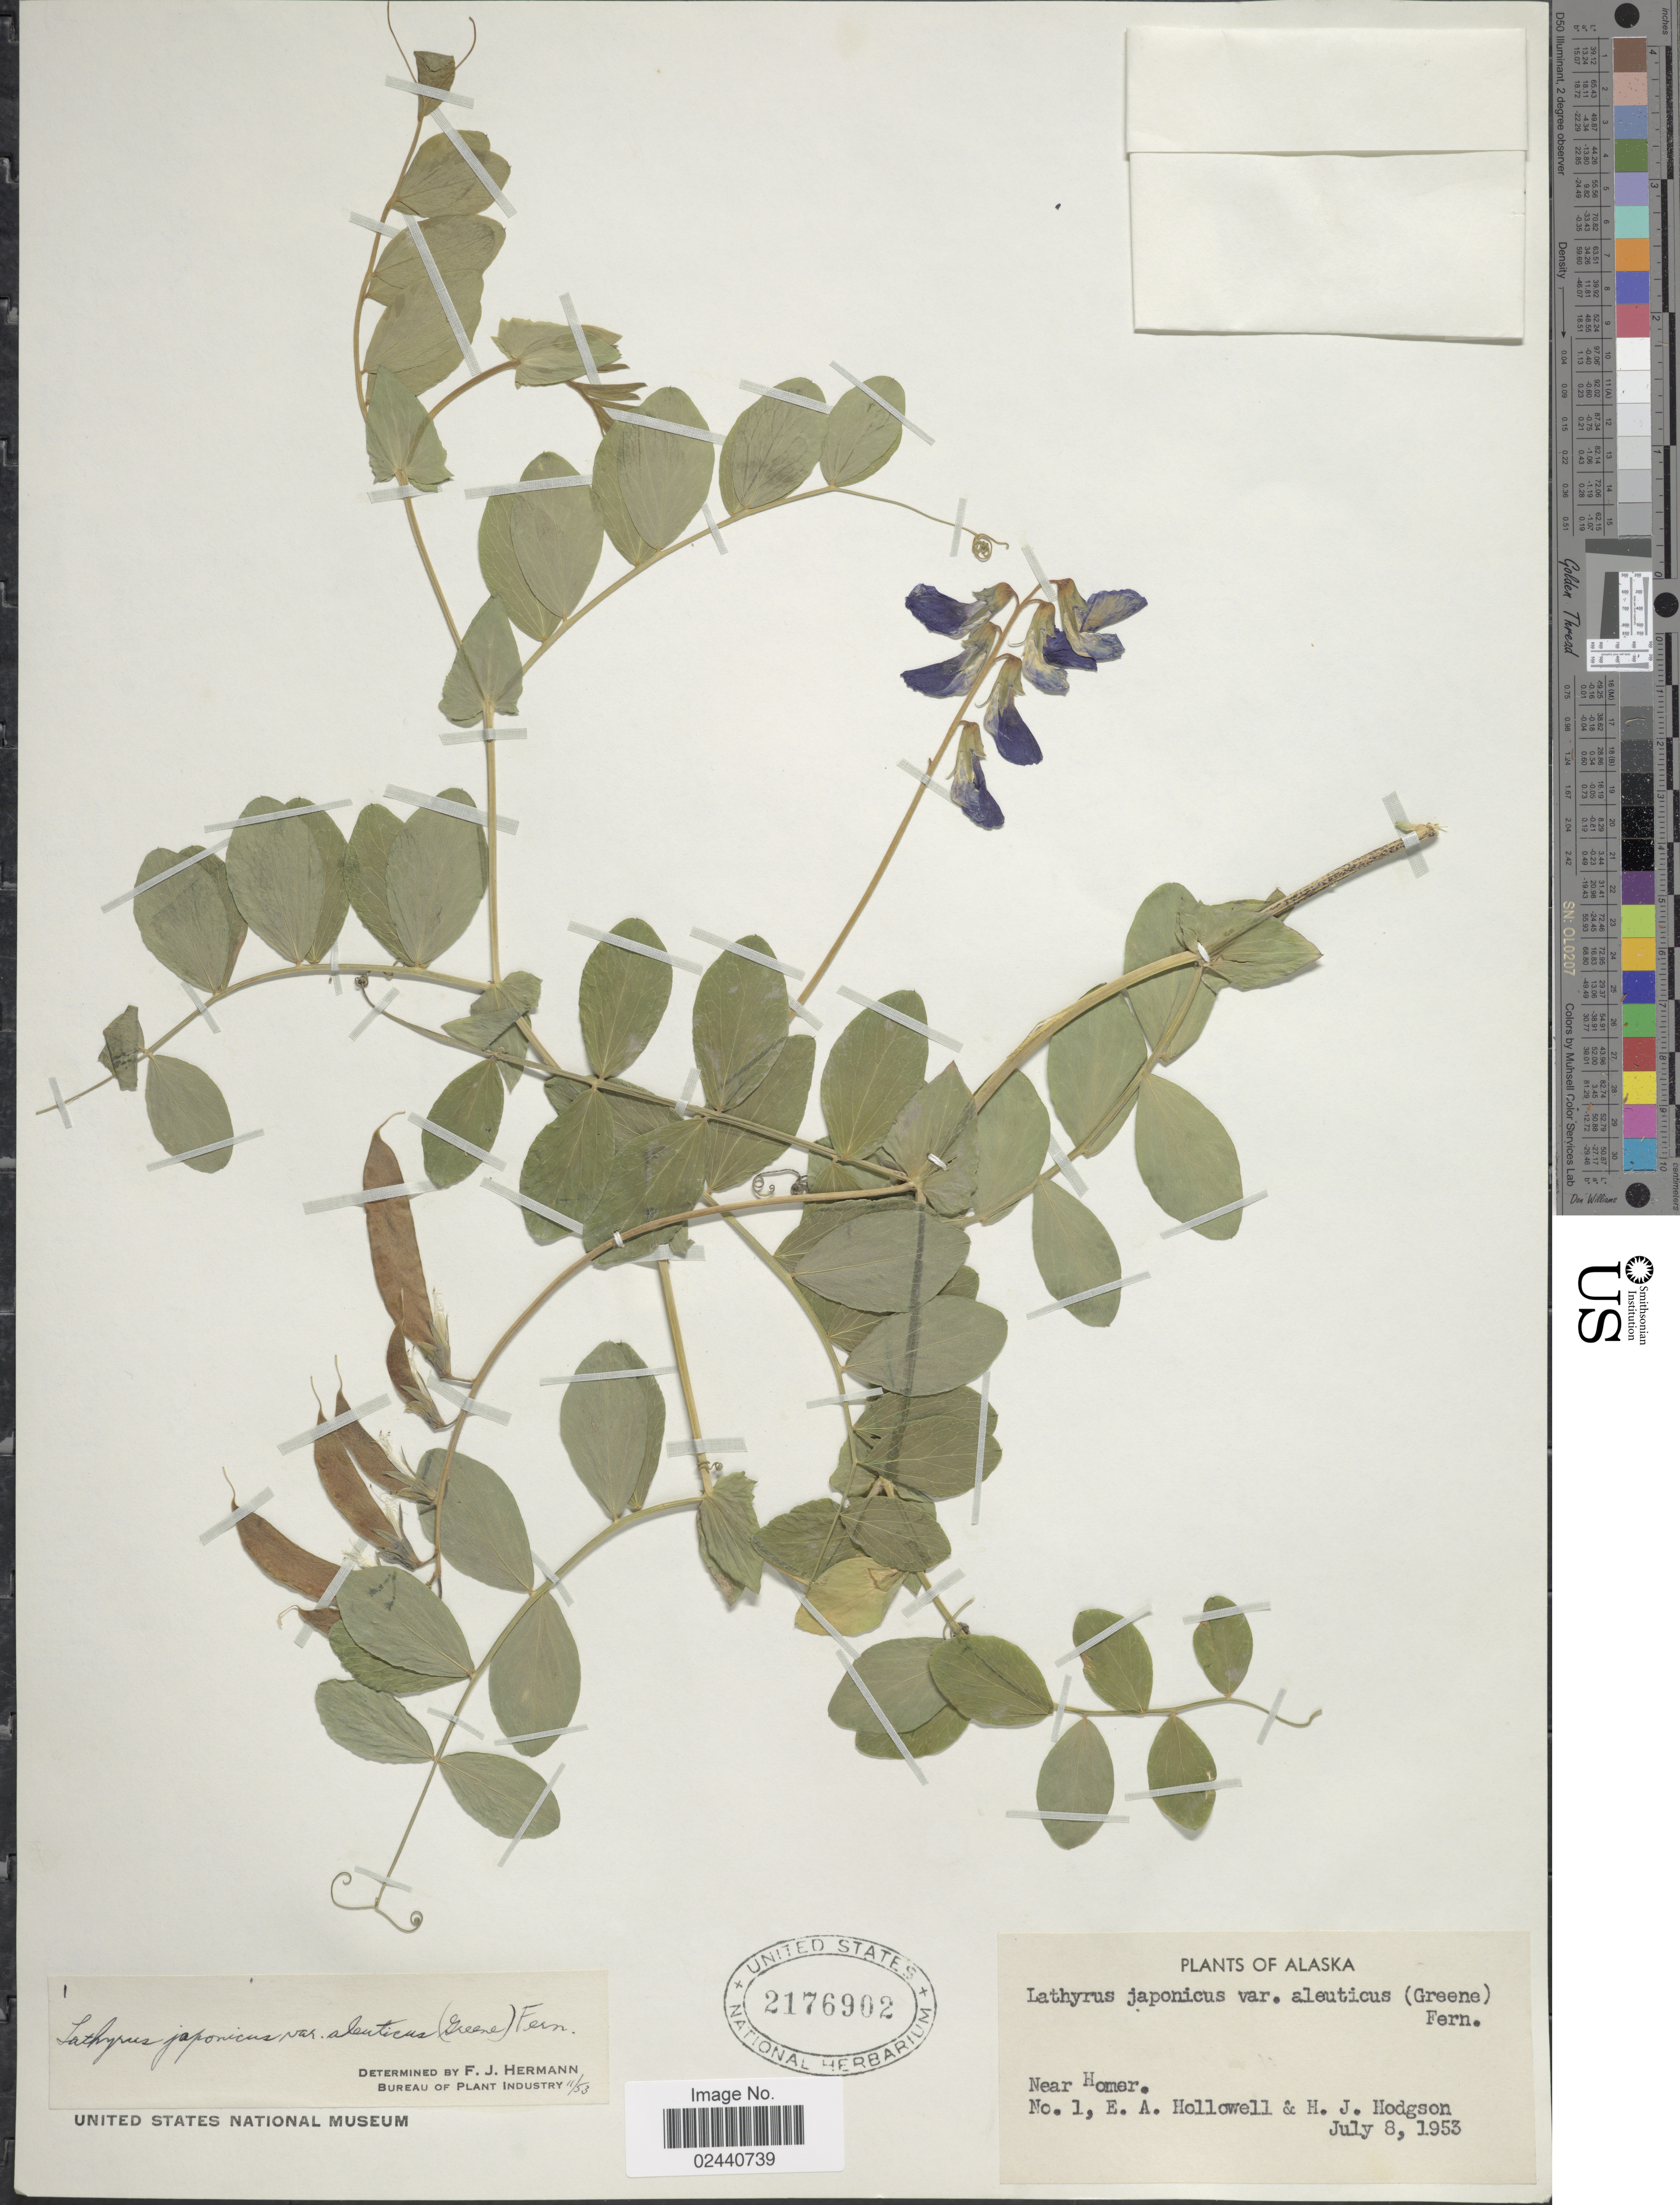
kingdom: Plantae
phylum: Tracheophyta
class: Magnoliopsida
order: Fabales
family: Fabaceae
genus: Lathyrus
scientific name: Lathyrus japonicus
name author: Willd.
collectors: E. Hollowell & H. J. Hodgson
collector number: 1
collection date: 1953-07-08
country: United States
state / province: Alaska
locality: Near Homer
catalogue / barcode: US 2176902